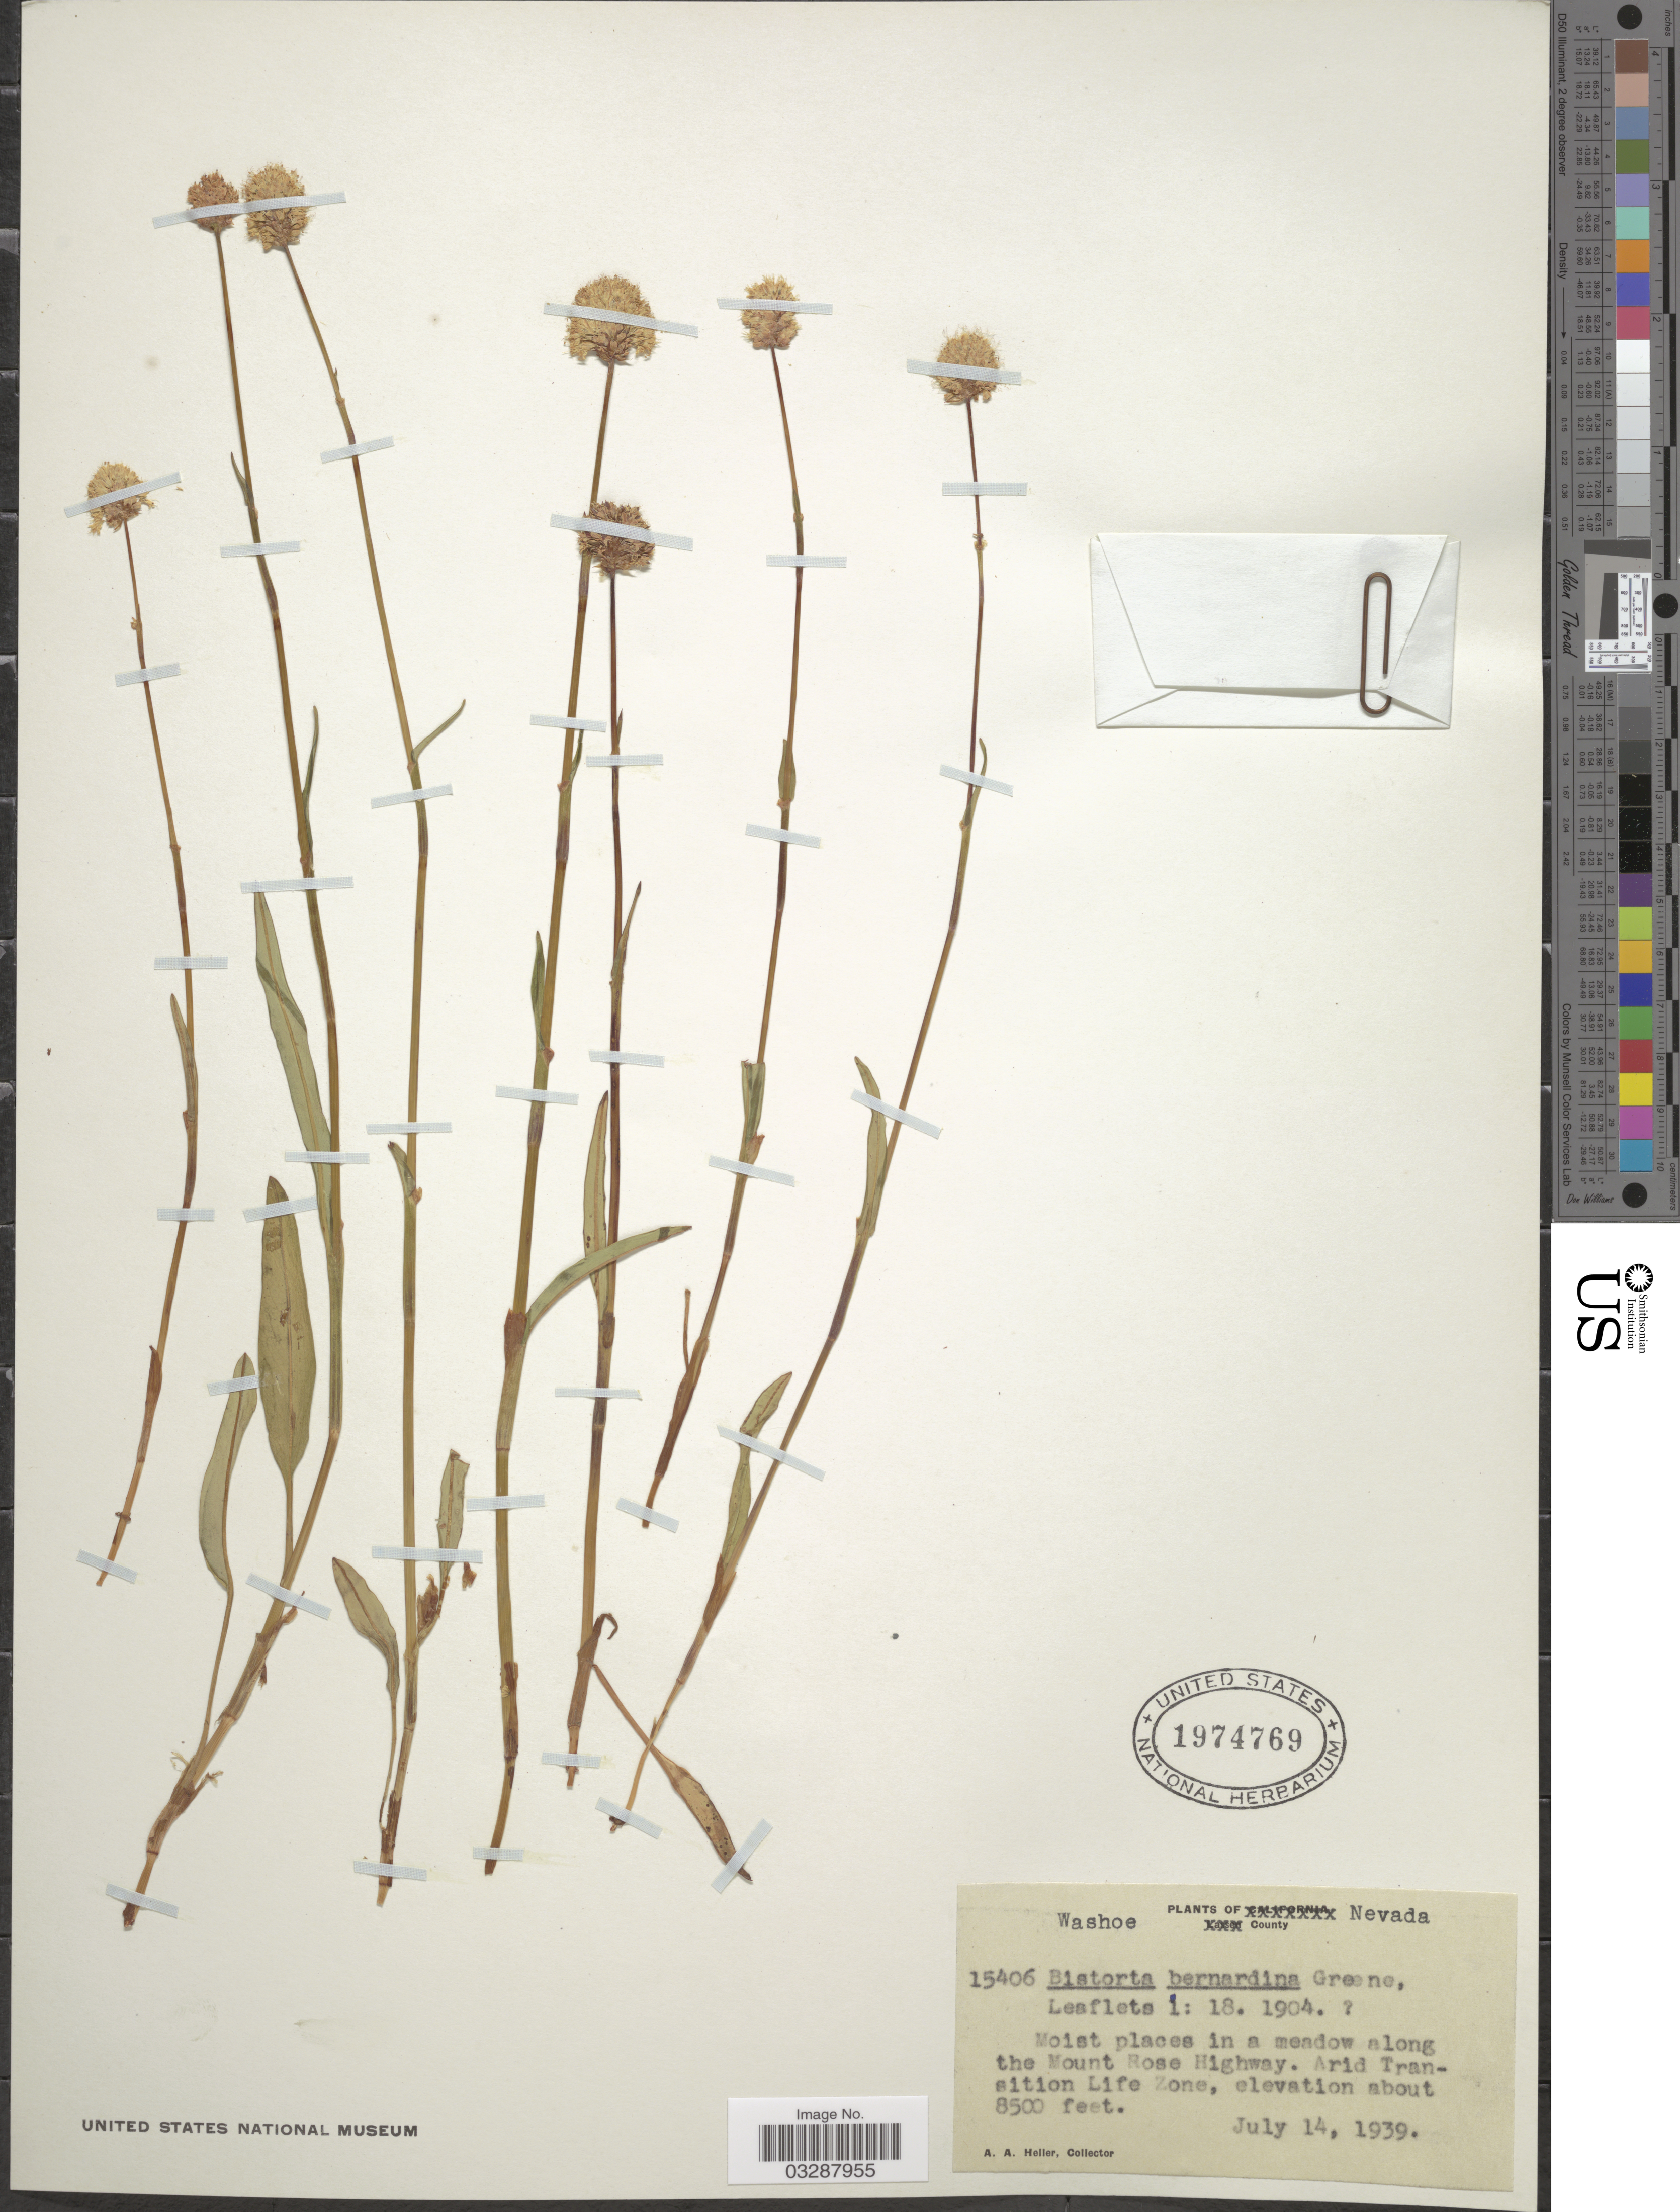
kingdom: Plantae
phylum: Tracheophyta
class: Magnoliopsida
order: Caryophyllales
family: Polygonaceae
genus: Polygonum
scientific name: Polygonum bernardinum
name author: Greene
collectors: A. A. Heller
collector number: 15406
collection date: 1939-07-14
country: United States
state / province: Nevada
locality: Washoe County, Moist places in a meadow along the Mount Rose Highway. Arid Transition Life Zone.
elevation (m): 2591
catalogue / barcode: US 1974769